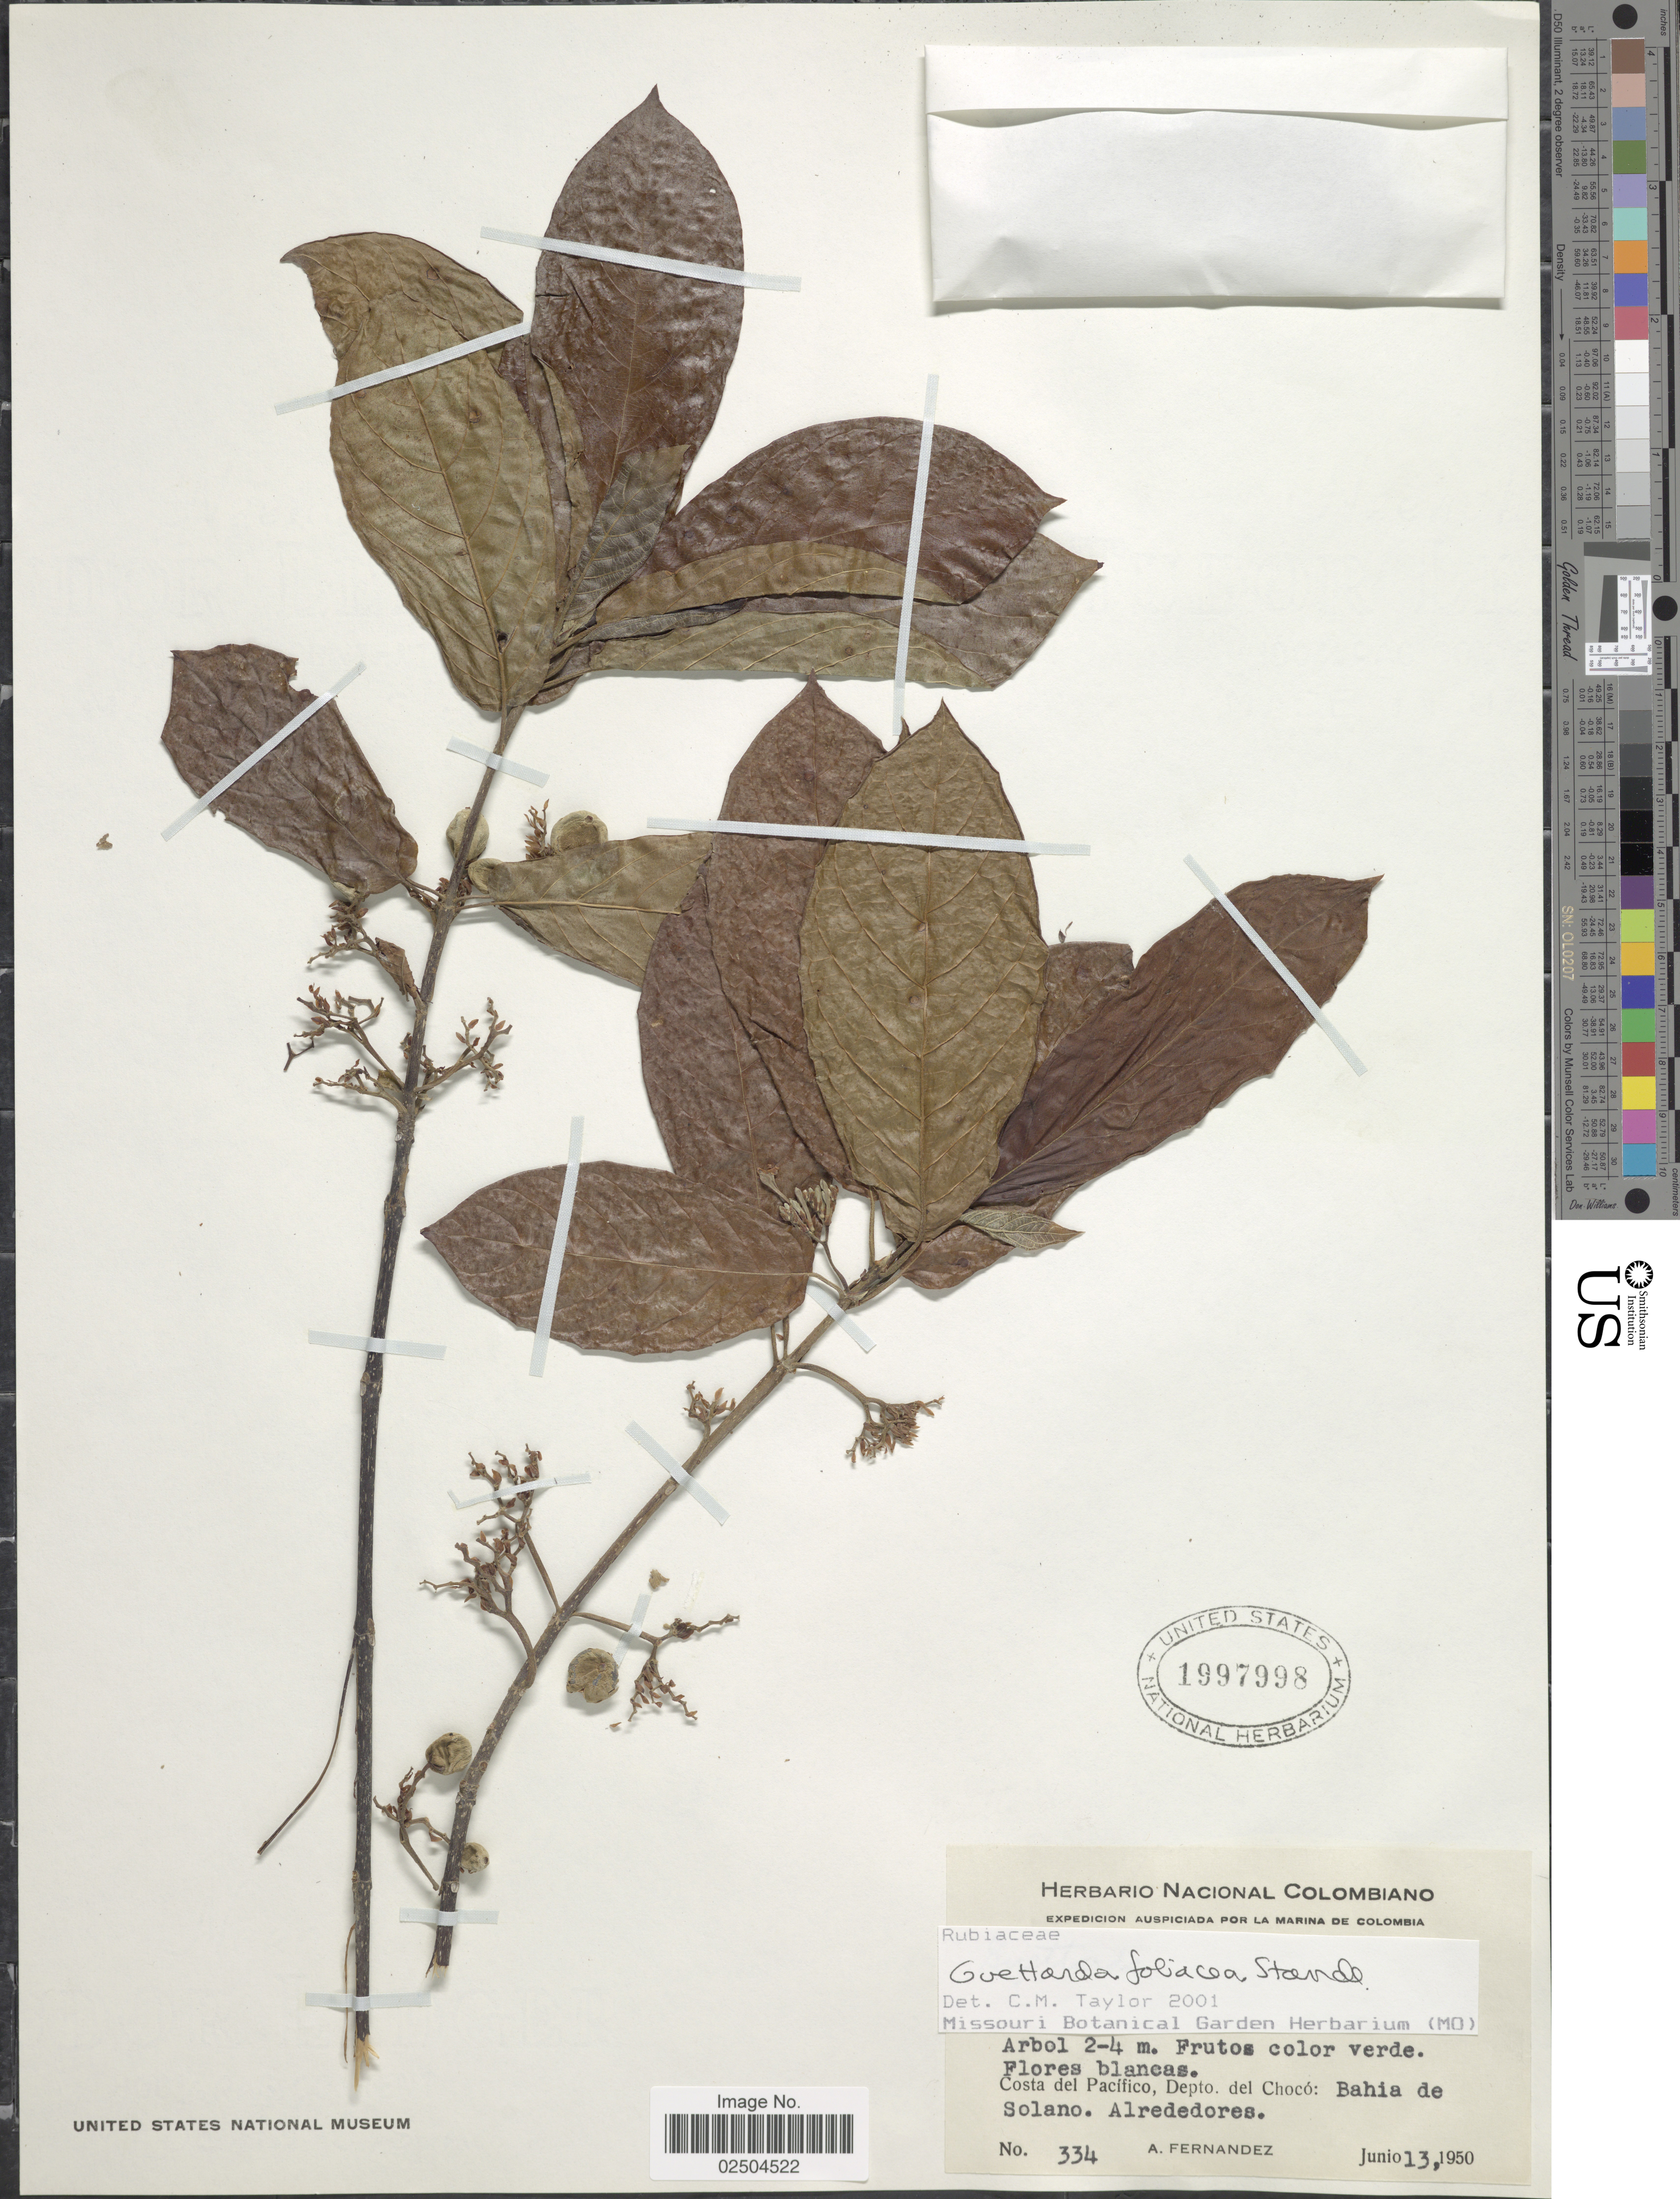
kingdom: Plantae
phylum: Tracheophyta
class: Magnoliopsida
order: Gentianales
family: Rubiaceae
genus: Guettarda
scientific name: Guettarda foliacea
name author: Standl.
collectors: A. Fernandez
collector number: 334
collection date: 1950-06-13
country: Colombia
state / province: Chocó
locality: Costa del Pacifico, Depto. del Choco: Bahia de Solano, Alrededores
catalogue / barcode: US 1997998